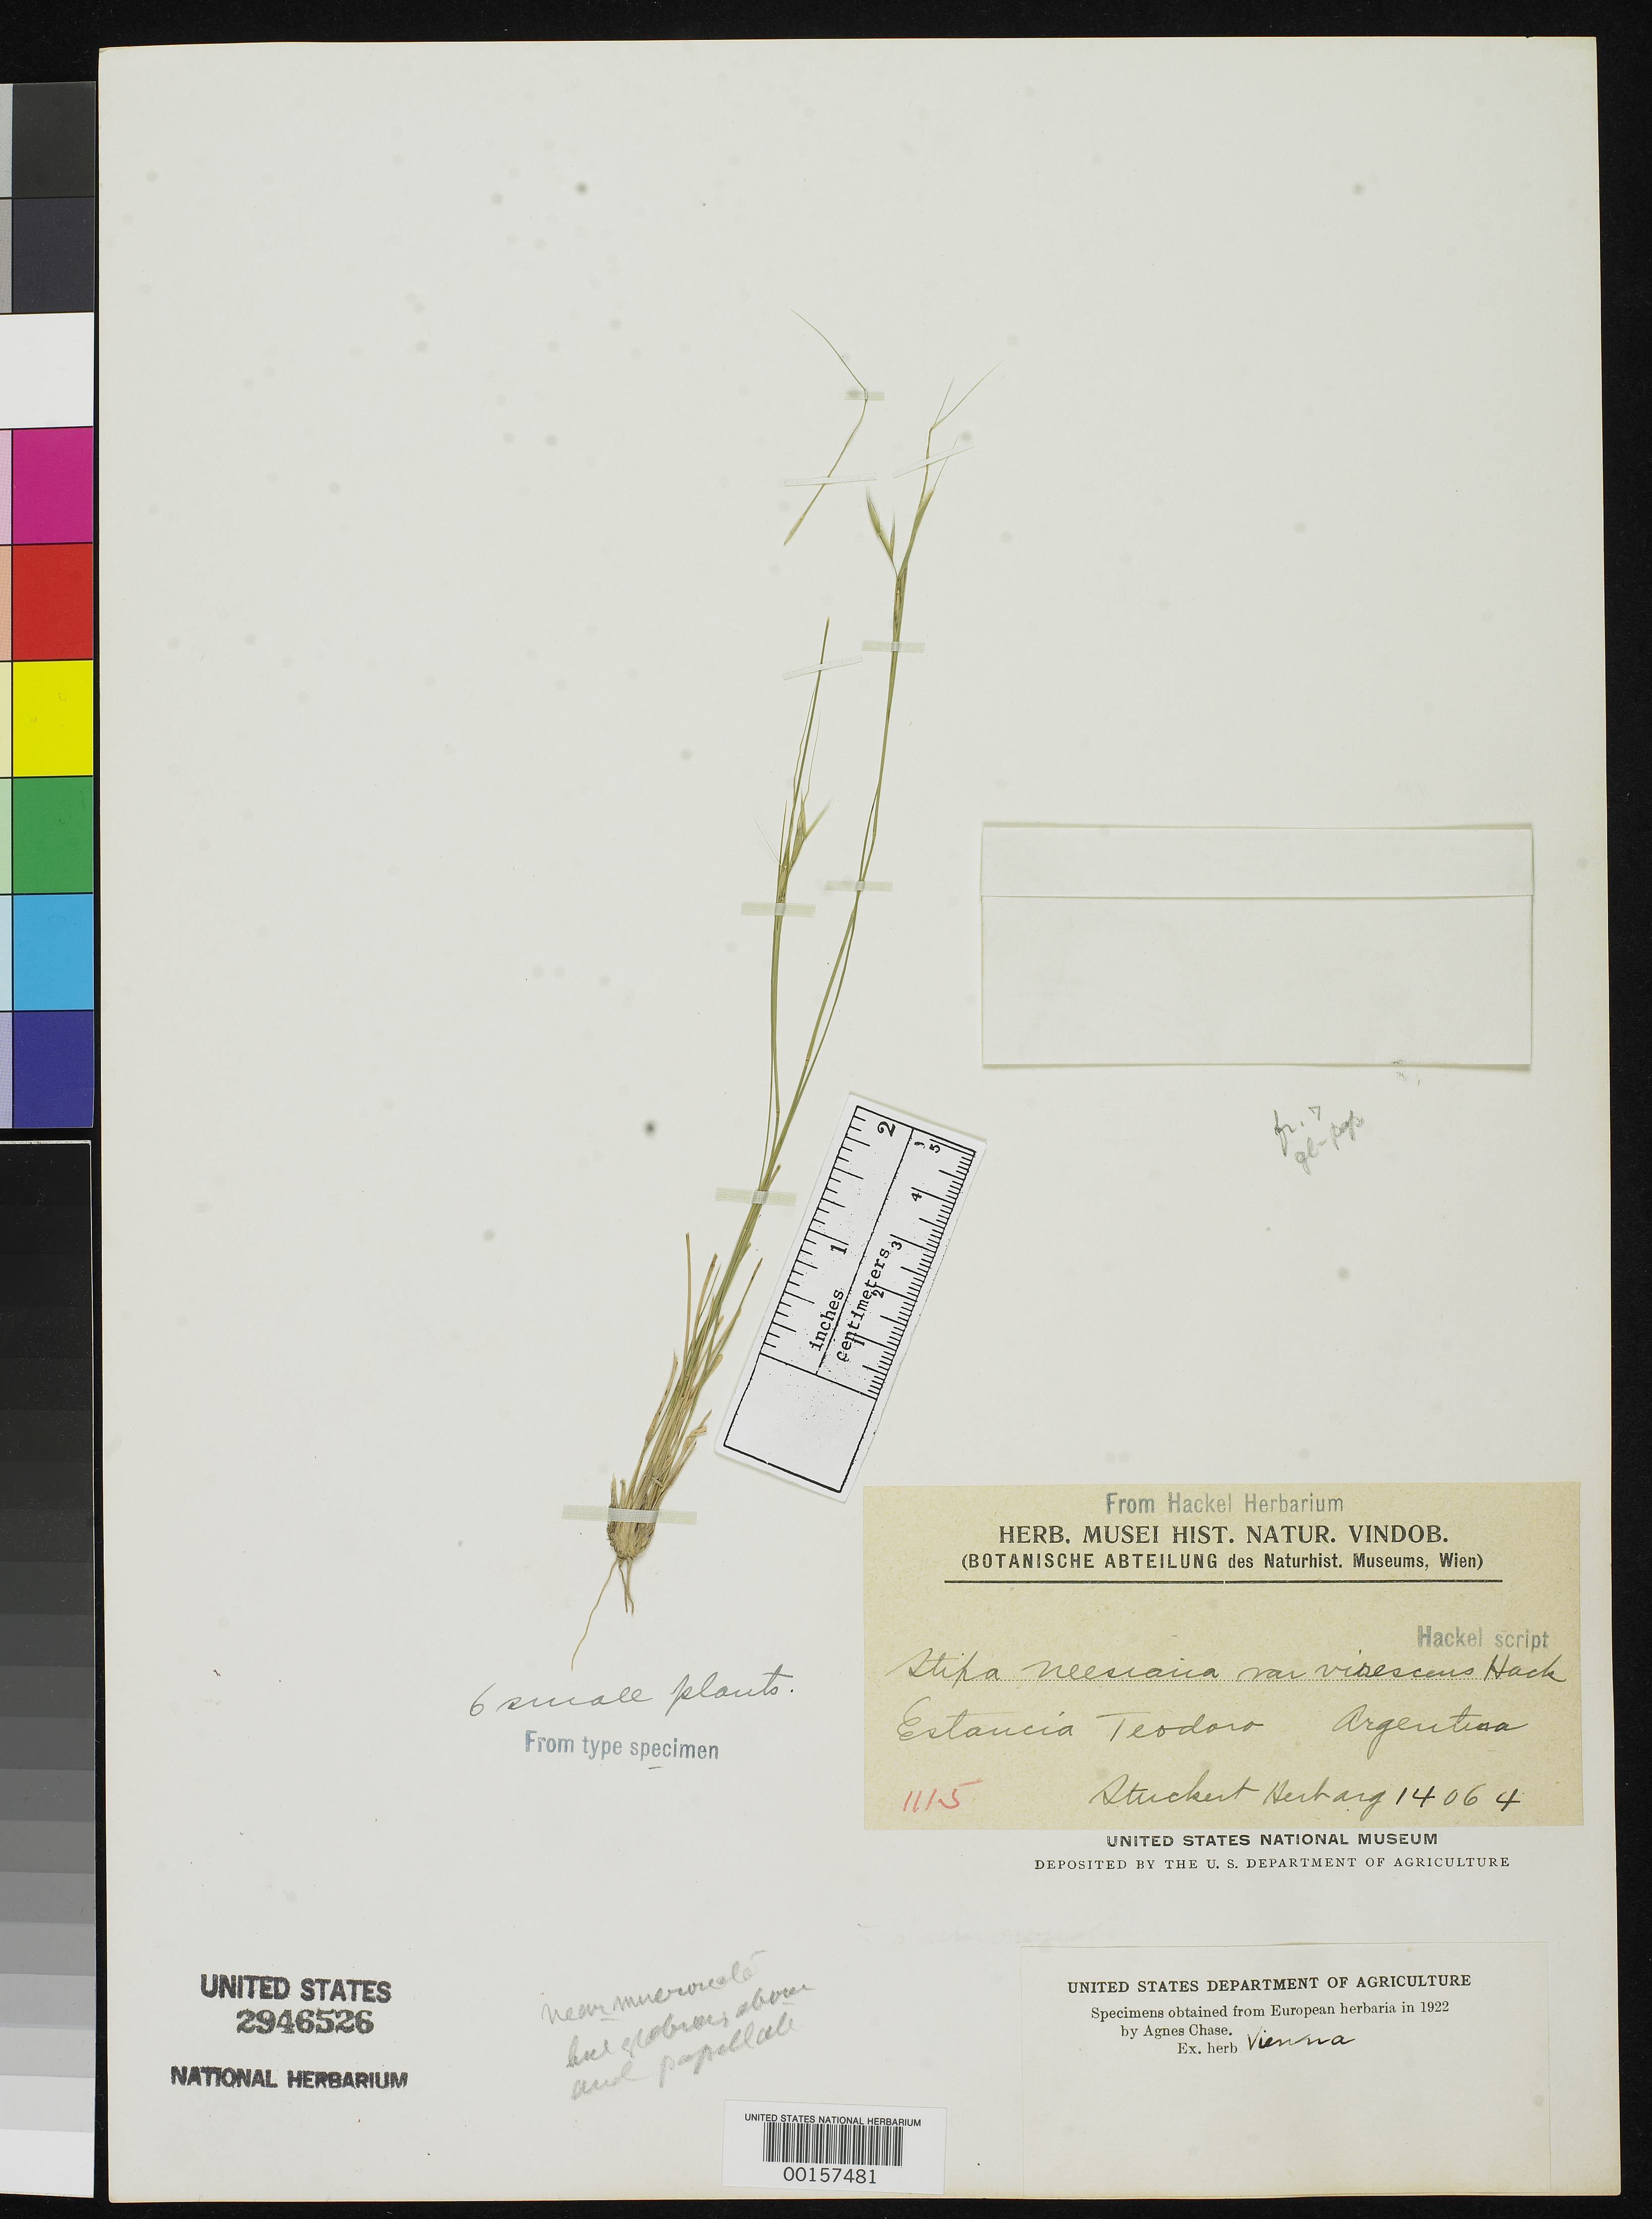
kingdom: Plantae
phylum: Tracheophyta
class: Liliopsida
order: Poales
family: Poaceae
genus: Stipa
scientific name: Stipa neesiana var. virescens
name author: Hack. in Stuck.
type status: Type Fragment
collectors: T. Stuckert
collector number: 14064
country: Argentina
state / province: Córdoba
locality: Estancia Teodoro.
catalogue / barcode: US 2946526